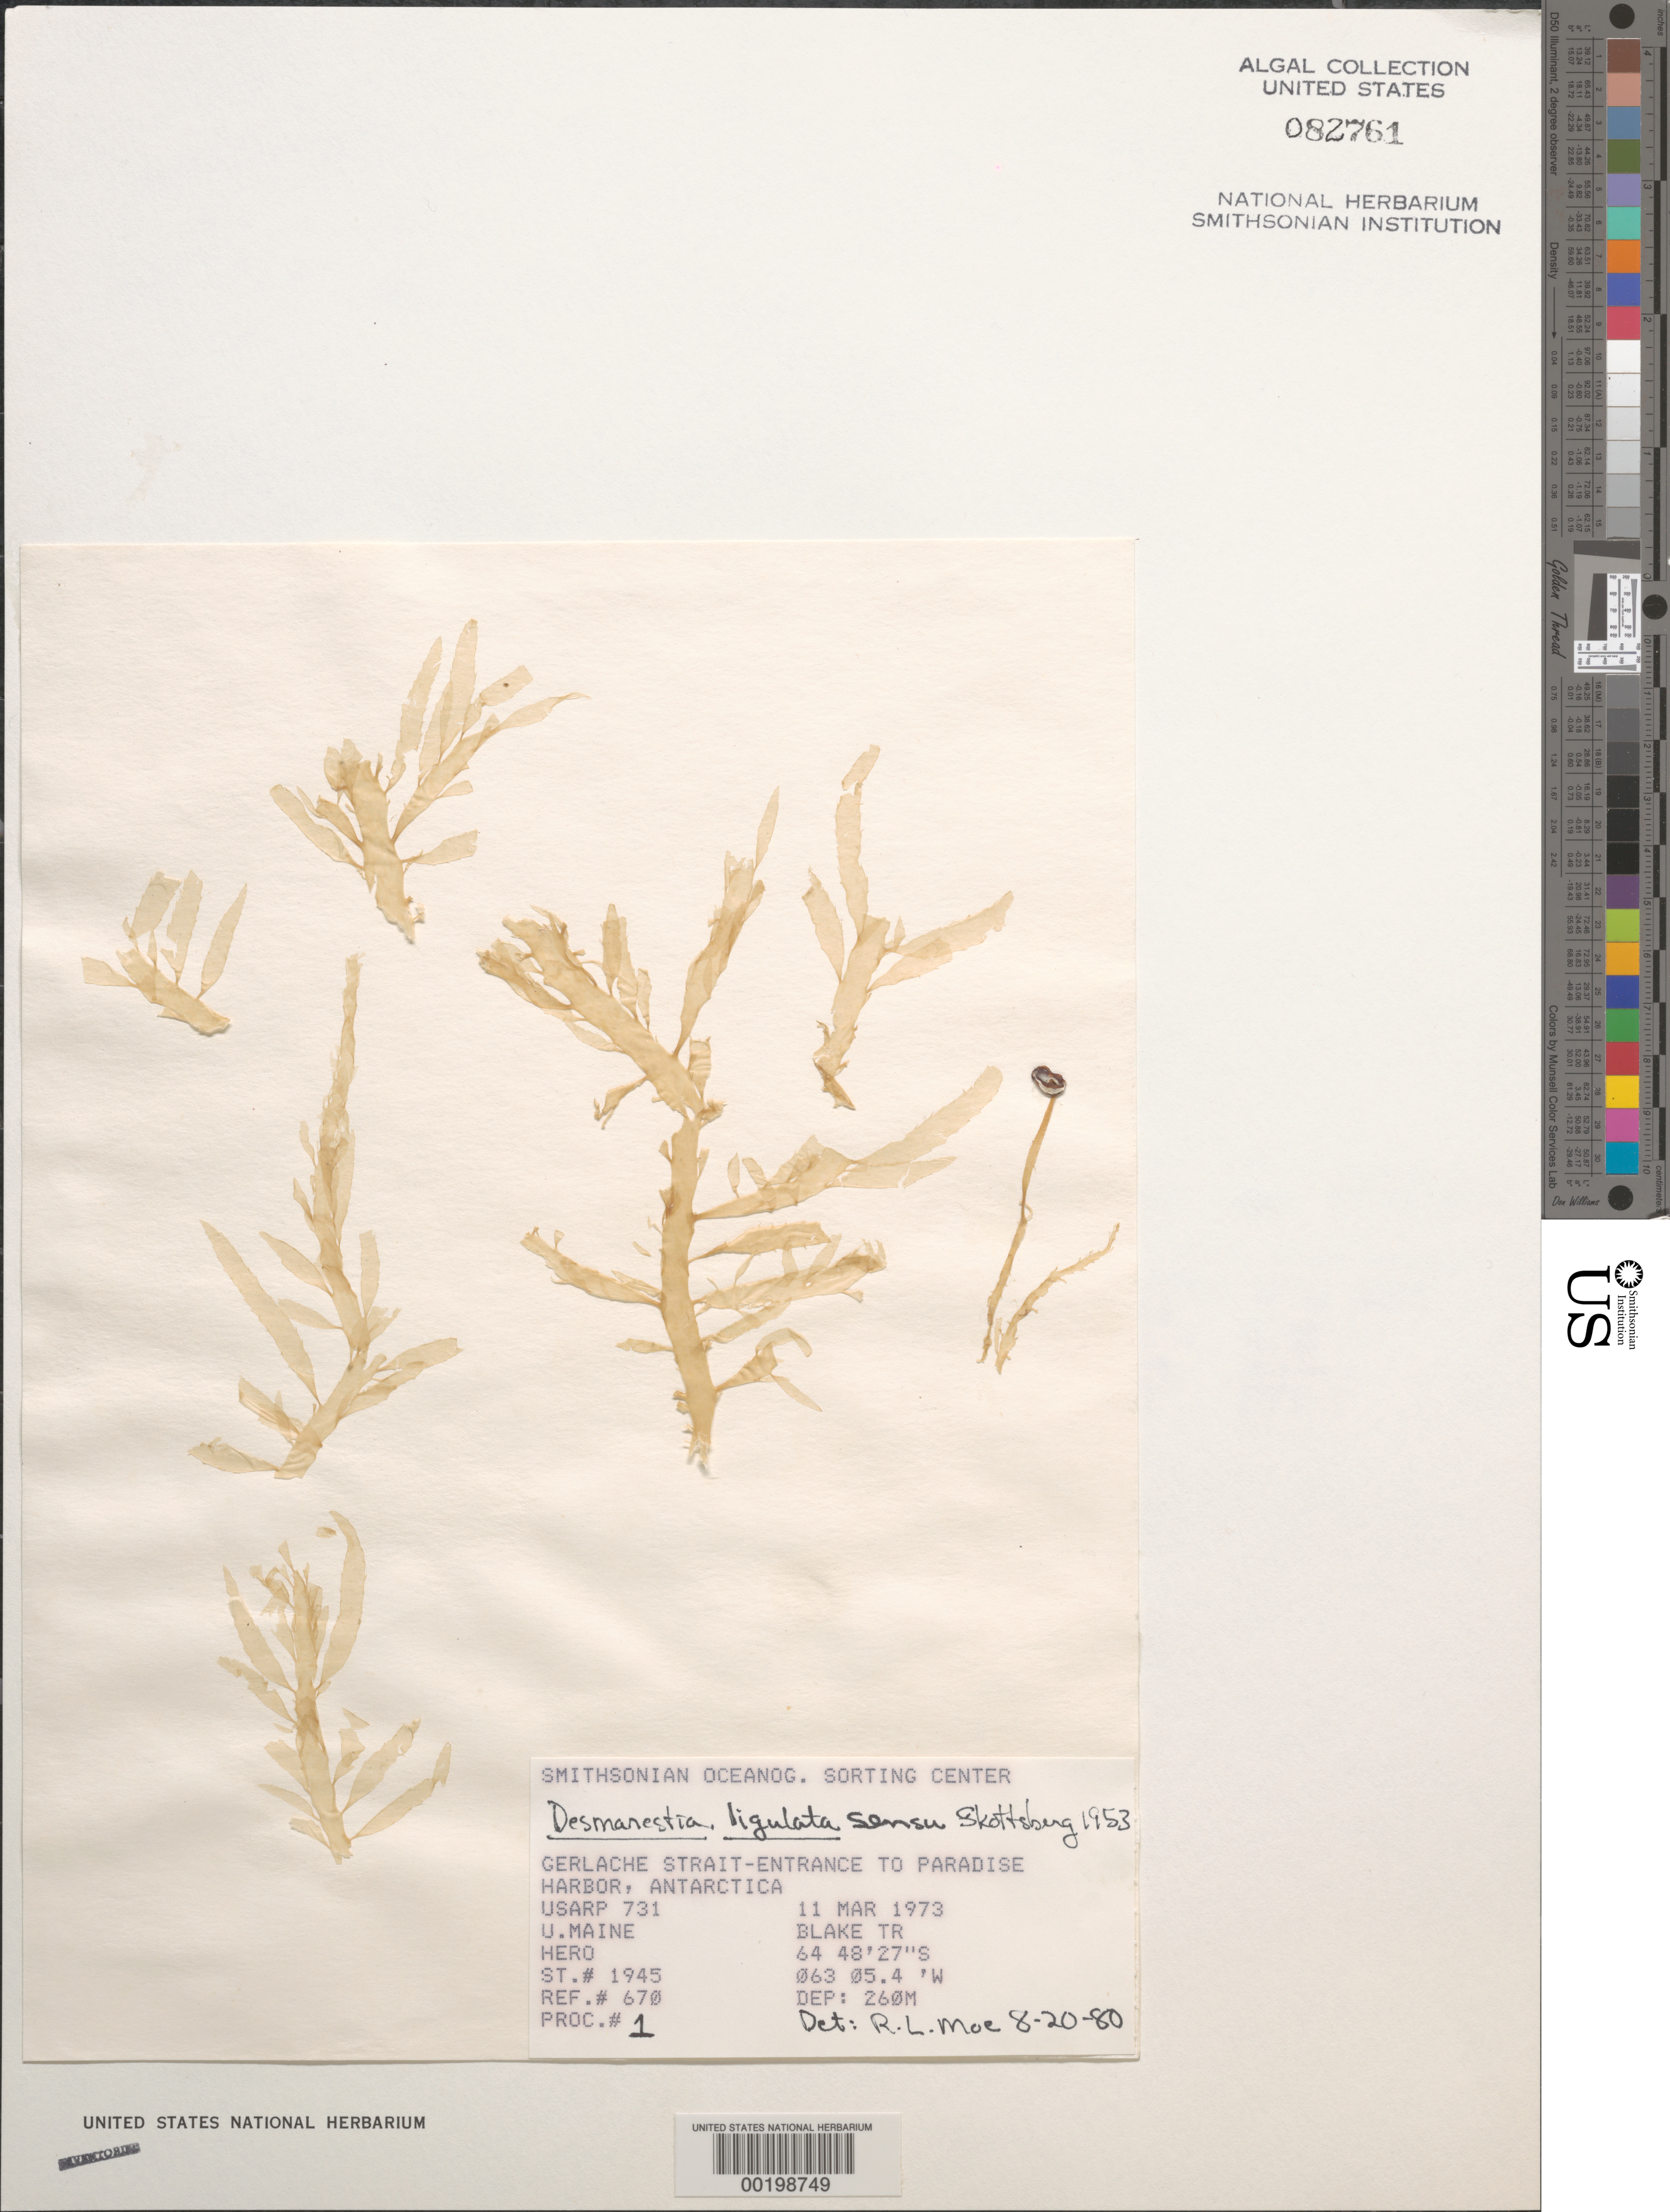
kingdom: Chromista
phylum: Ochrophyta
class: Phaeophyceae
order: Desmarestiales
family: Desmarestiaceae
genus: Desmarestia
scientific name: Desmarestia ligulata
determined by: Moe, R. L.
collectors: University of Maine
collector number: Station 1945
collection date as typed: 11 Mar 1973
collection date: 1973-03-11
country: Antarctica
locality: Gerlache Strait, Paradise Harbor entrance, Antarctic Peninsula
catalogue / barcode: US 82761